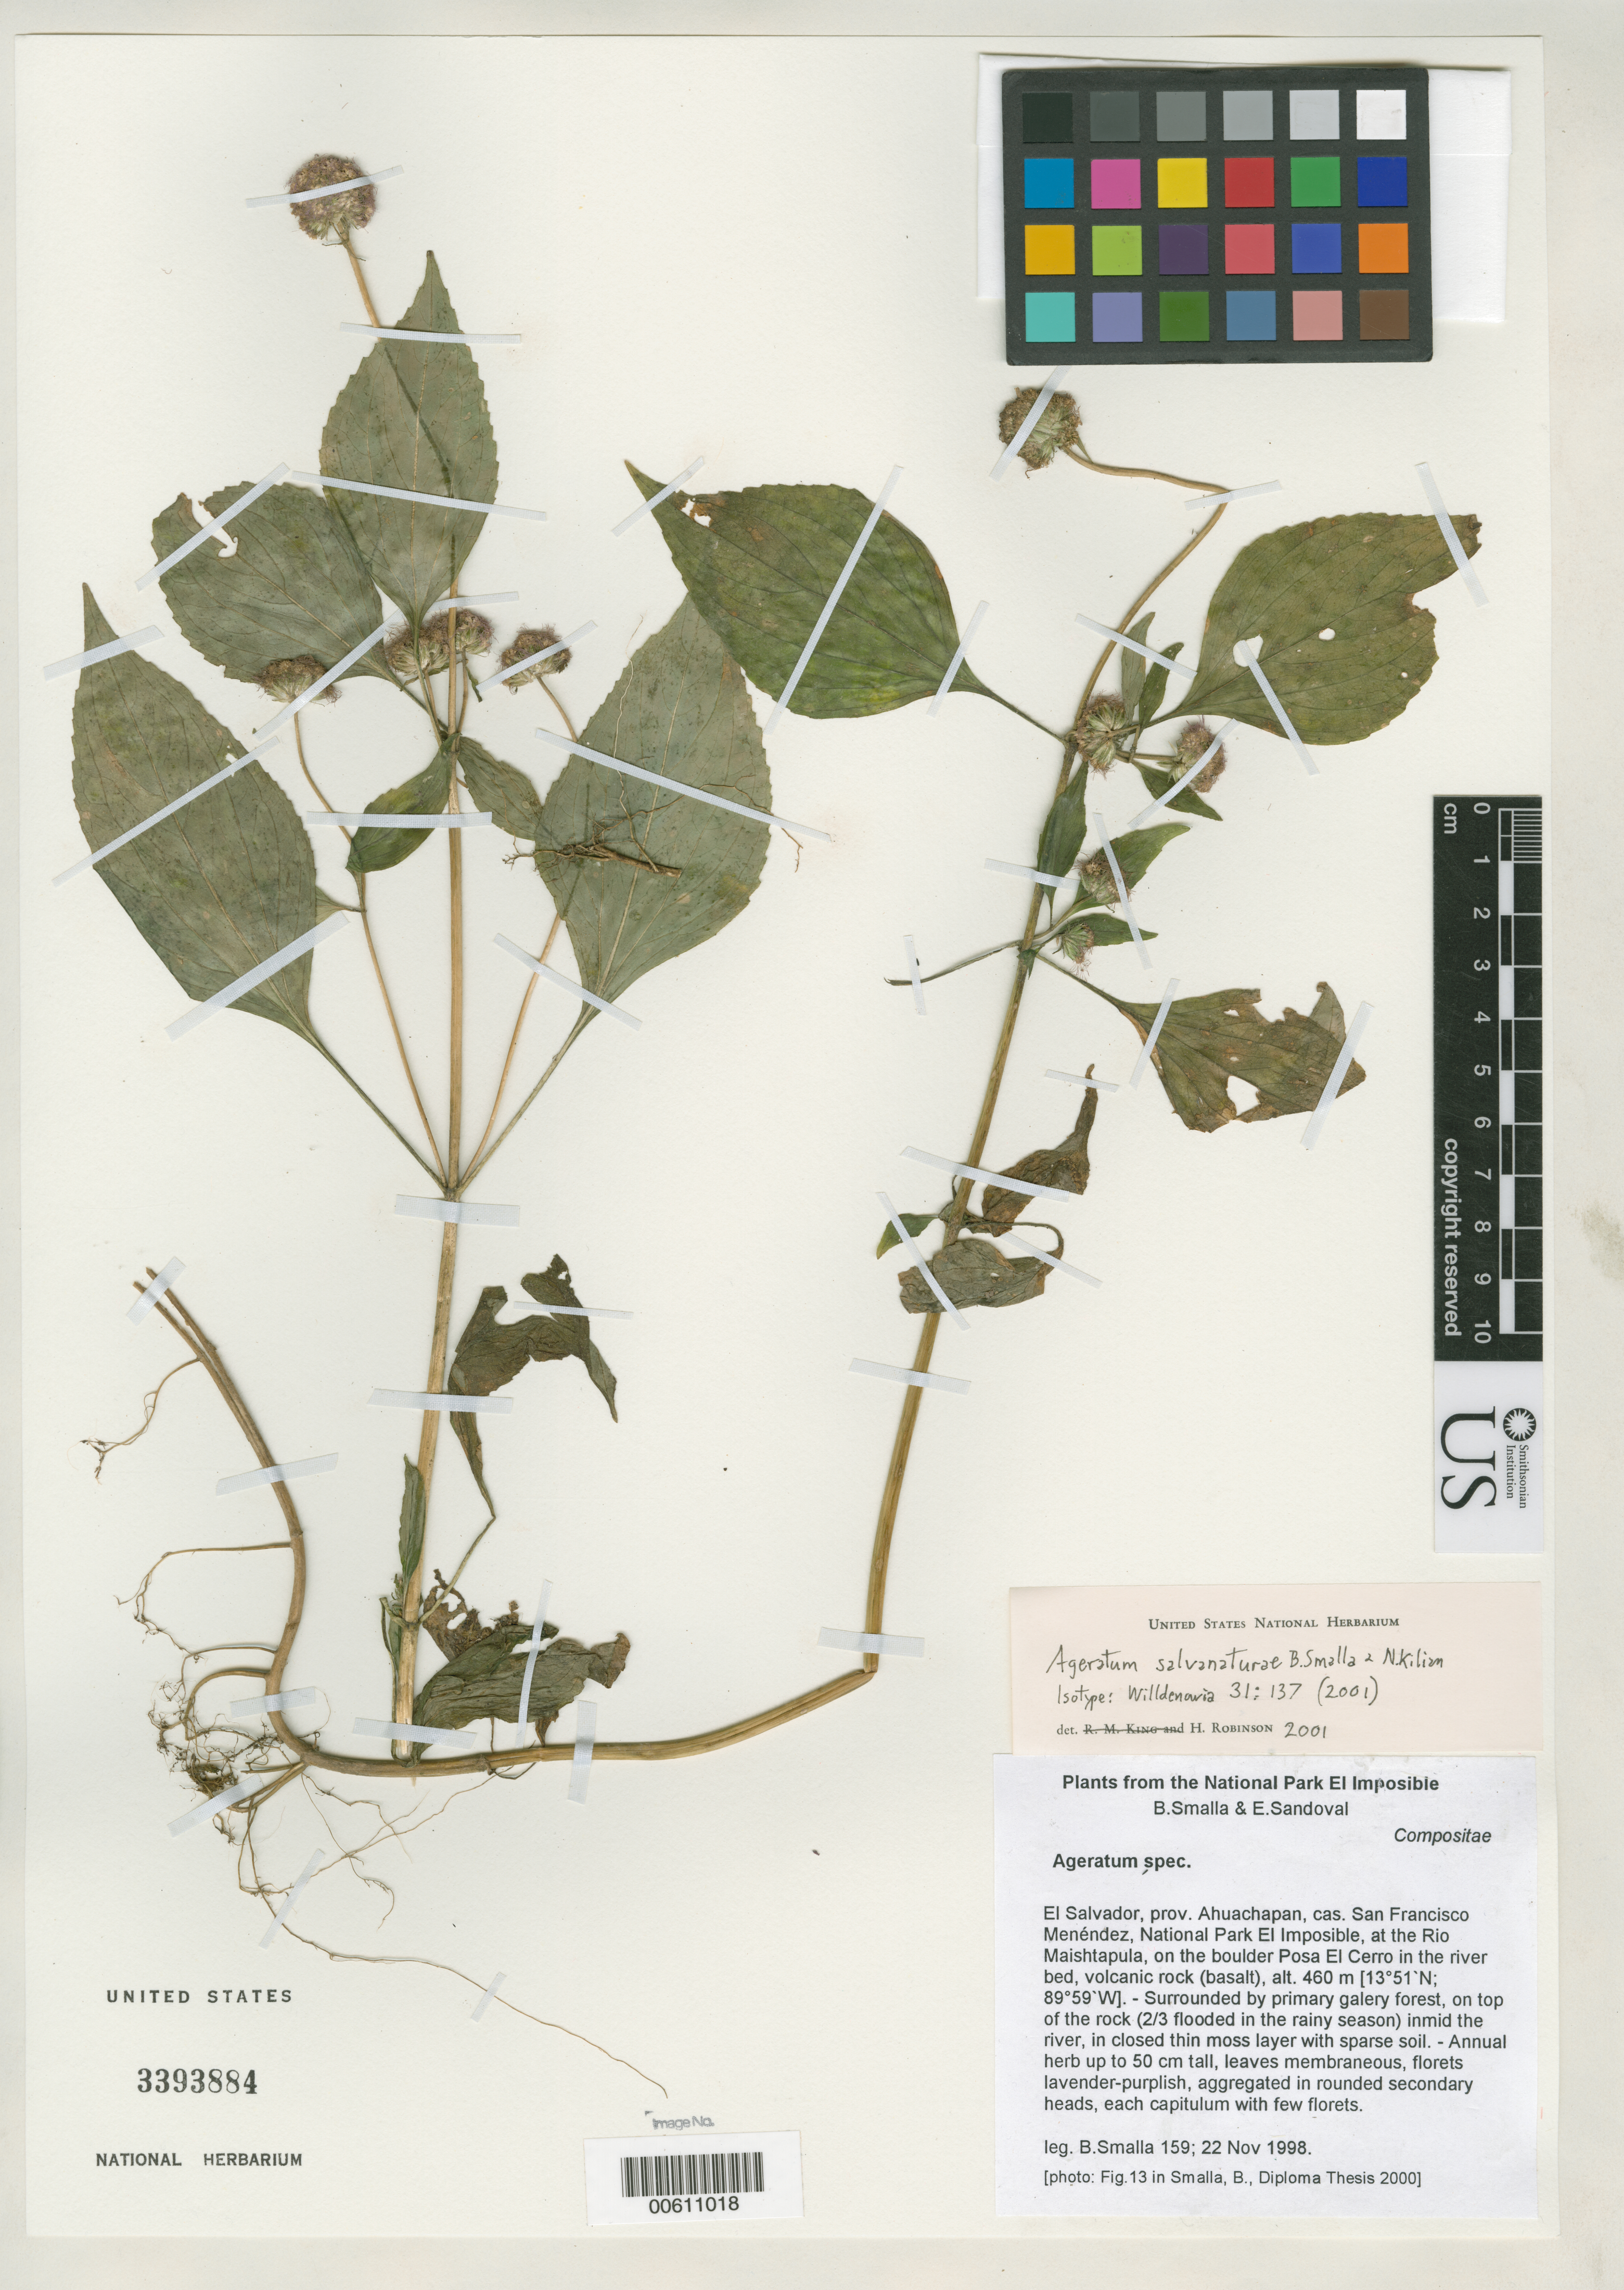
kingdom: Plantae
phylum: Tracheophyta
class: Magnoliopsida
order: Asterales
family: Asteraceae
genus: Ageratum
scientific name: Ageratum salvanaturae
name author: Smalla & N. Kilian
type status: Isotype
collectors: B. Smalla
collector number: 159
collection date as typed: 22 Nov 1998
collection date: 1998-11-22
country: El Salvador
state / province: Ahuachapán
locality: Cas. San Francisco Menéndez, National Park El Imposible, at the Rio Maishtapula, on the boulder Posa El Cerro in the river bed.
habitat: Surrounded by primary gallery forest, on top of the rock in the river, in closed thin moss layer with sparse soil.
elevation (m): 460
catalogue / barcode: US 3393884